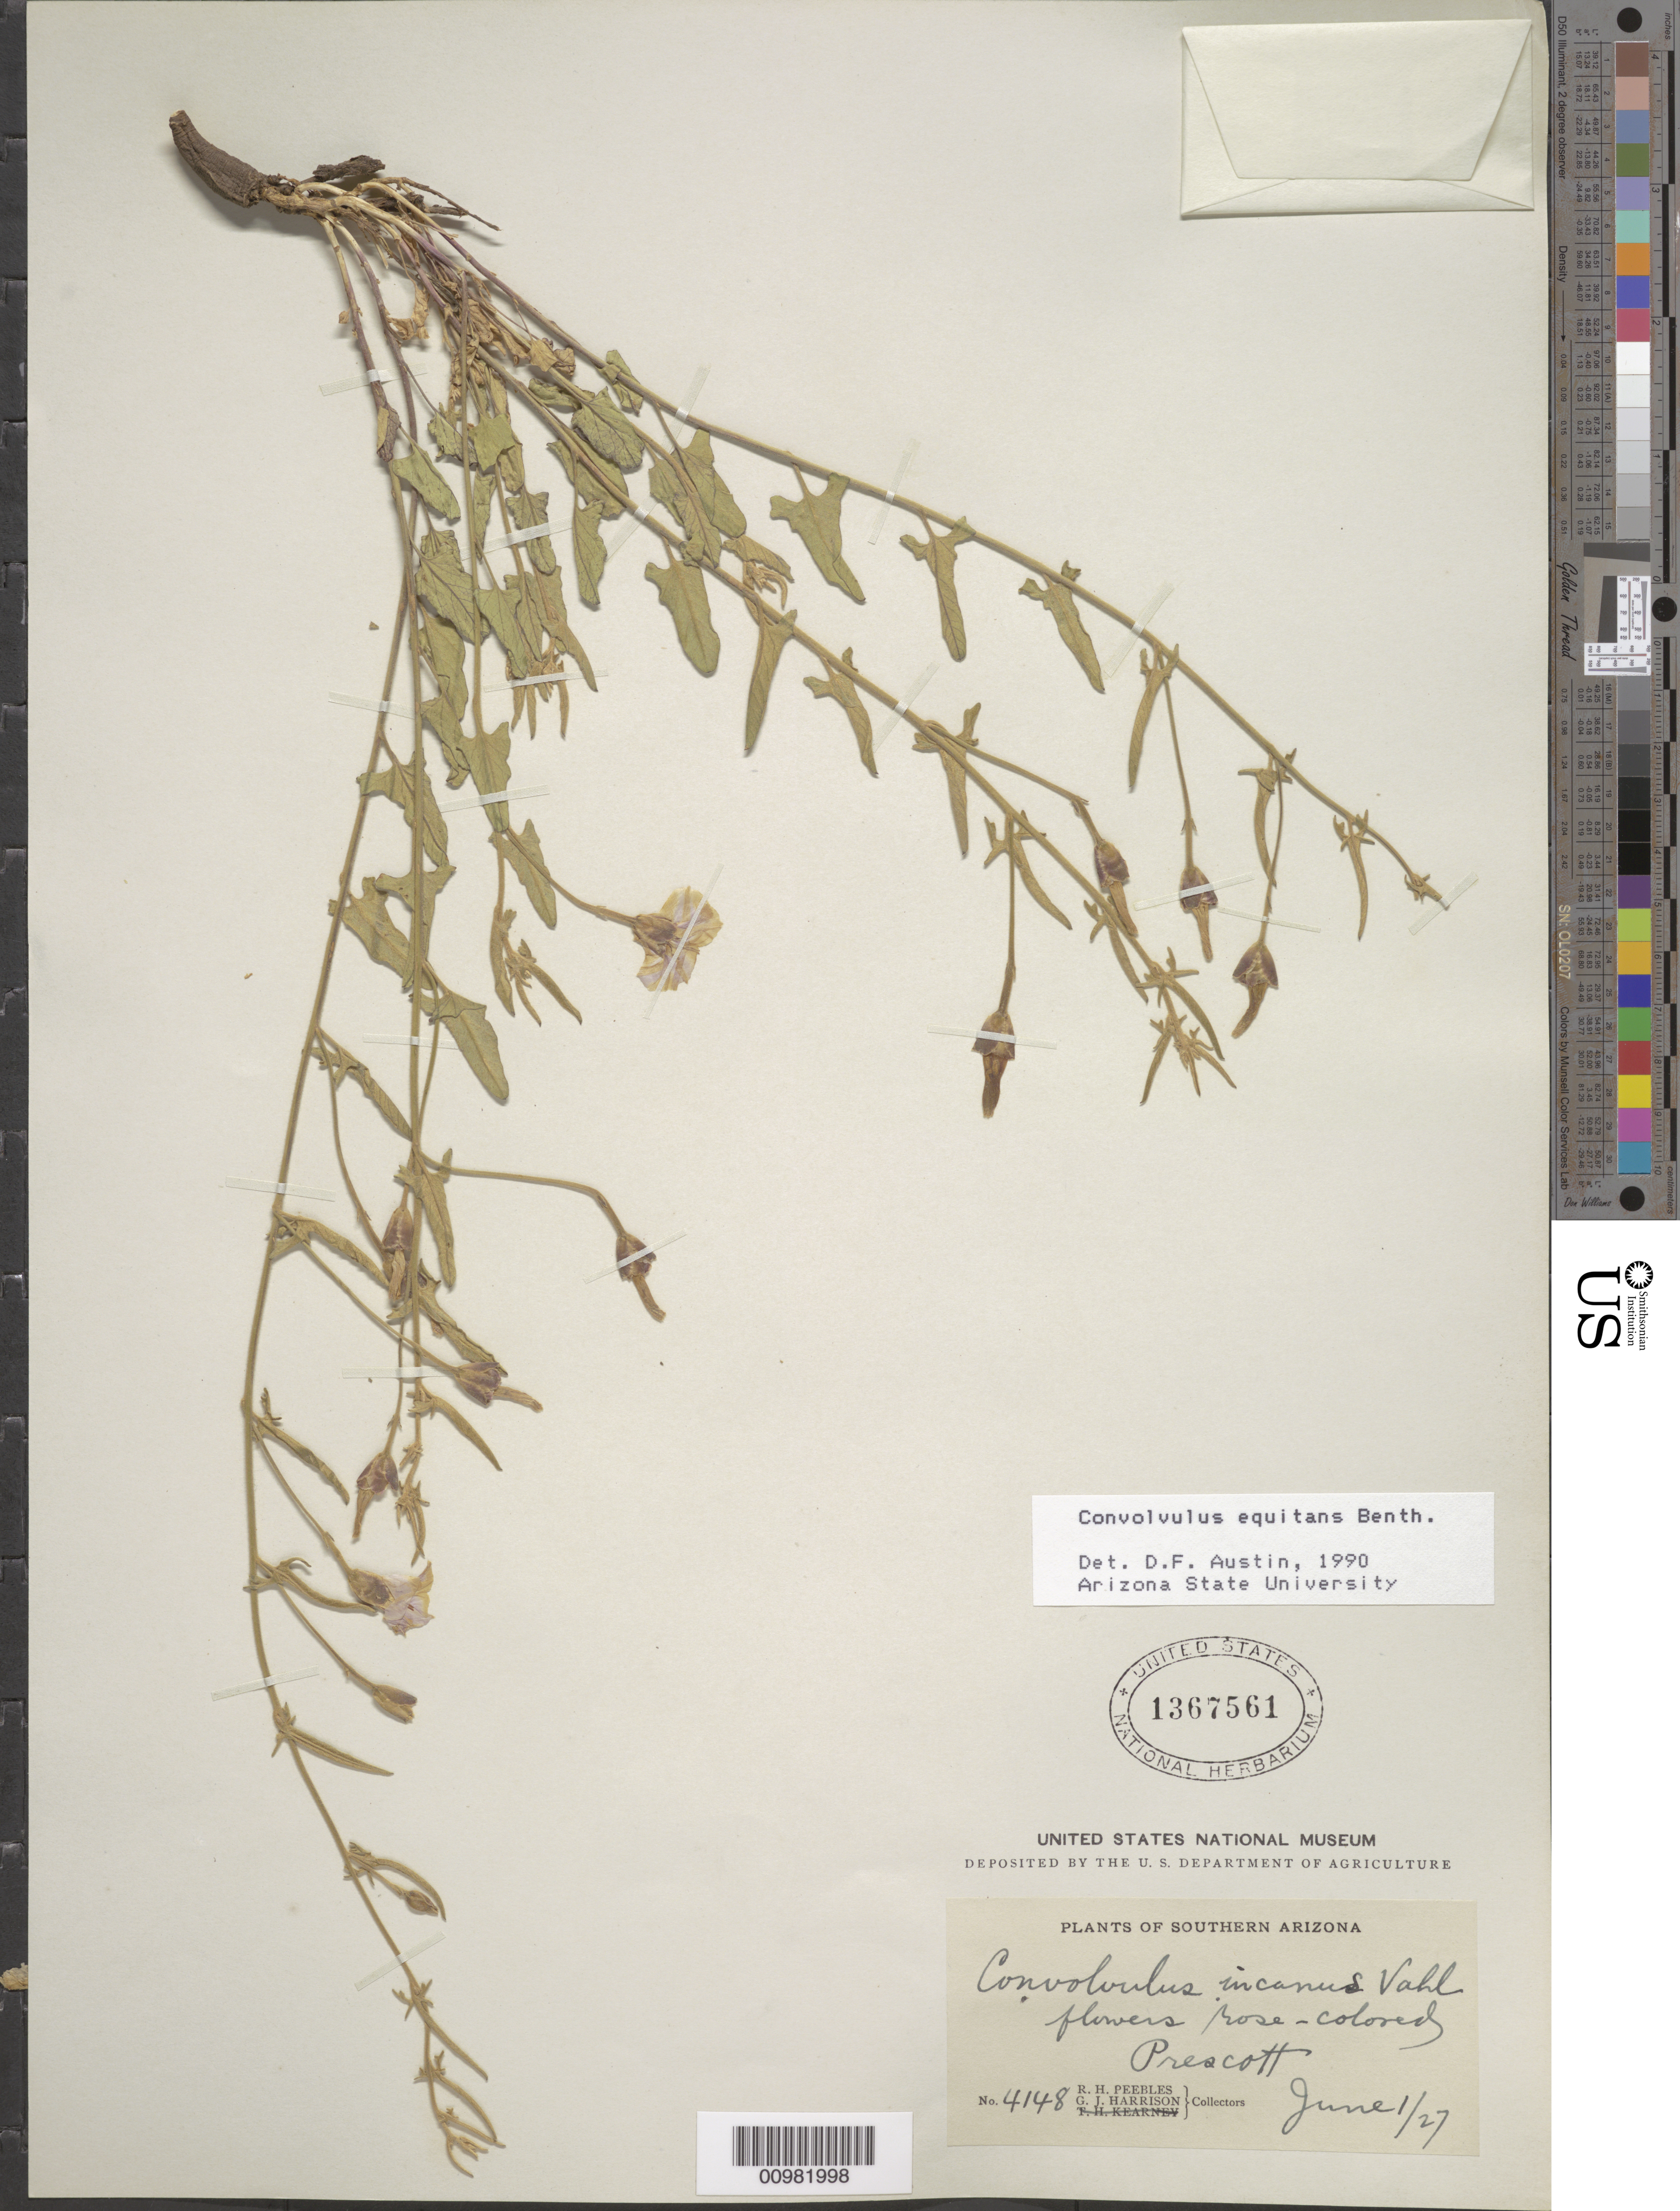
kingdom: Plantae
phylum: Tracheophyta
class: Magnoliopsida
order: Solanales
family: Convolvulaceae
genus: Convolvulus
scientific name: Convolvulus equitans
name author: Benth.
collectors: R. H. Peebles & G. J. Harrison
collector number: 4148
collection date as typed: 01 Jun 1927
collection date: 1927-06-01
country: United States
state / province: Arizona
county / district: Yavapai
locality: Prescott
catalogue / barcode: US 1367561